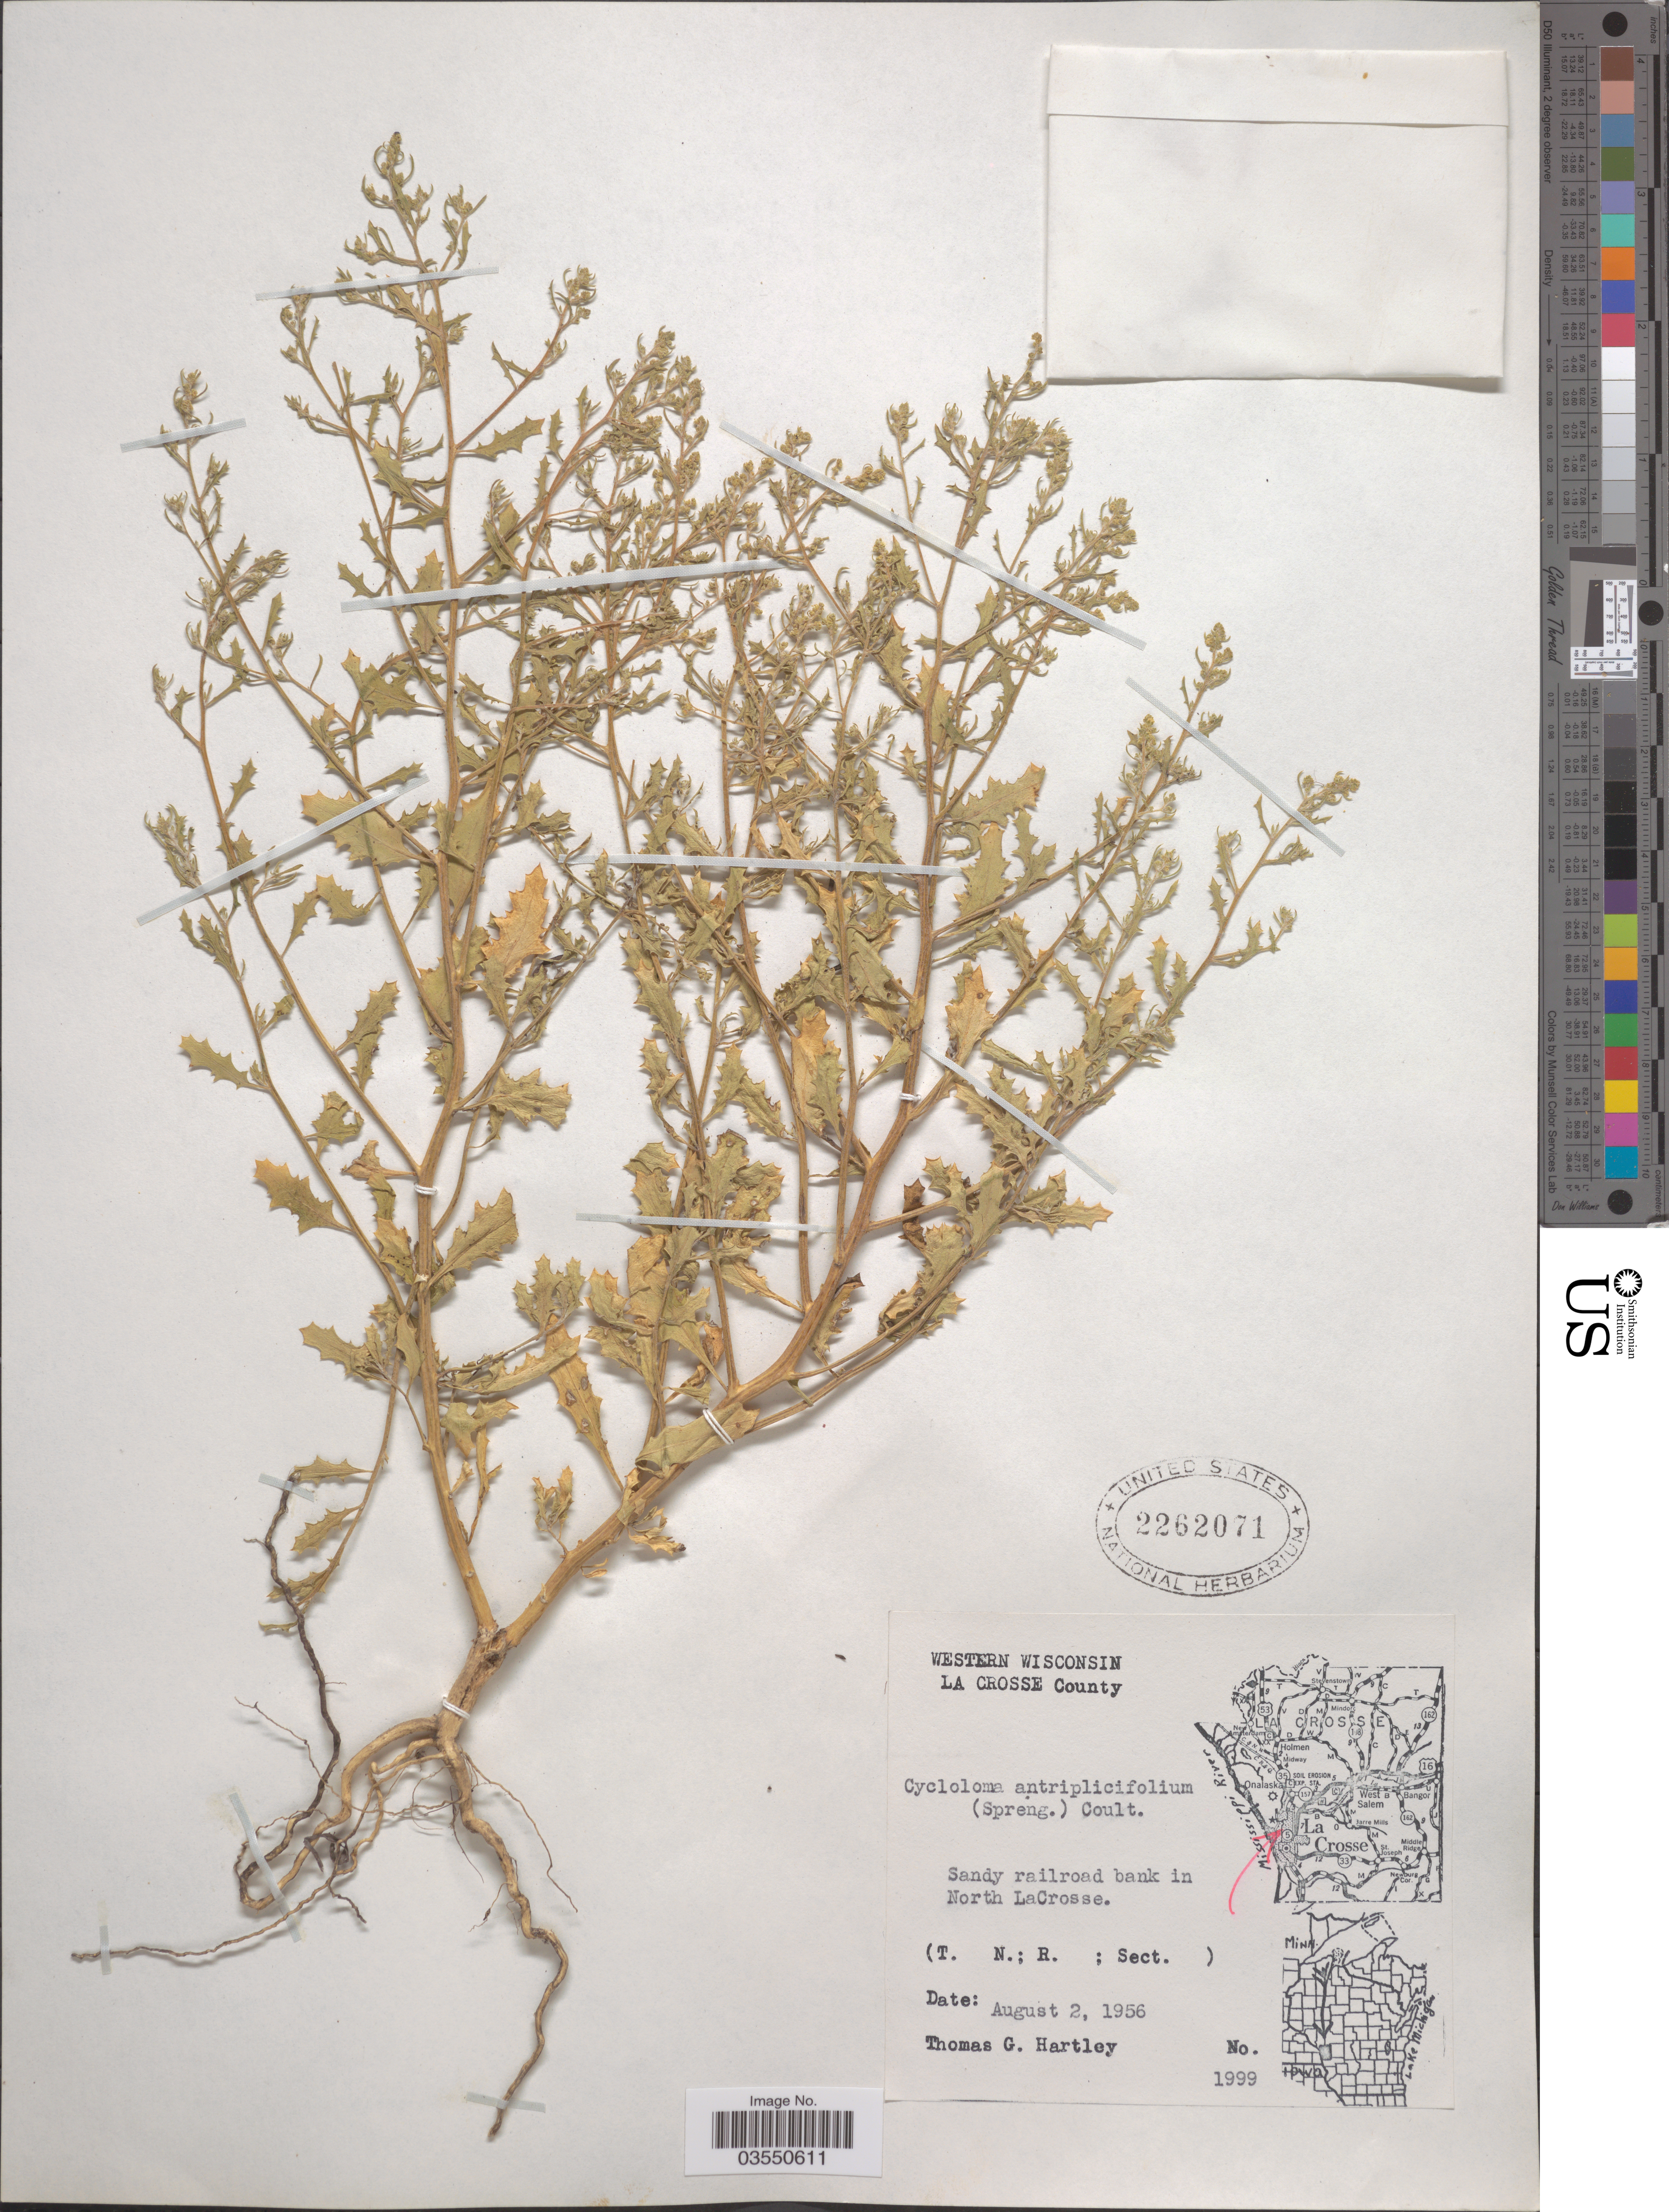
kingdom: Plantae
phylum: Tracheophyta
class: Magnoliopsida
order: Caryophyllales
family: Amaranthaceae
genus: Dysphania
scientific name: Dysphania atriplicifolia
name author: (Spreng.) G. Kadereit et al.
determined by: U.S. National Herbarium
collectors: T. G. Hartley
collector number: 1999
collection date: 1956-08-02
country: United States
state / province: Wisconsin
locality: Western Wisconsin, La Crosse County. Sandy railroad bank in North LaCrosse.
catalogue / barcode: US 2262071